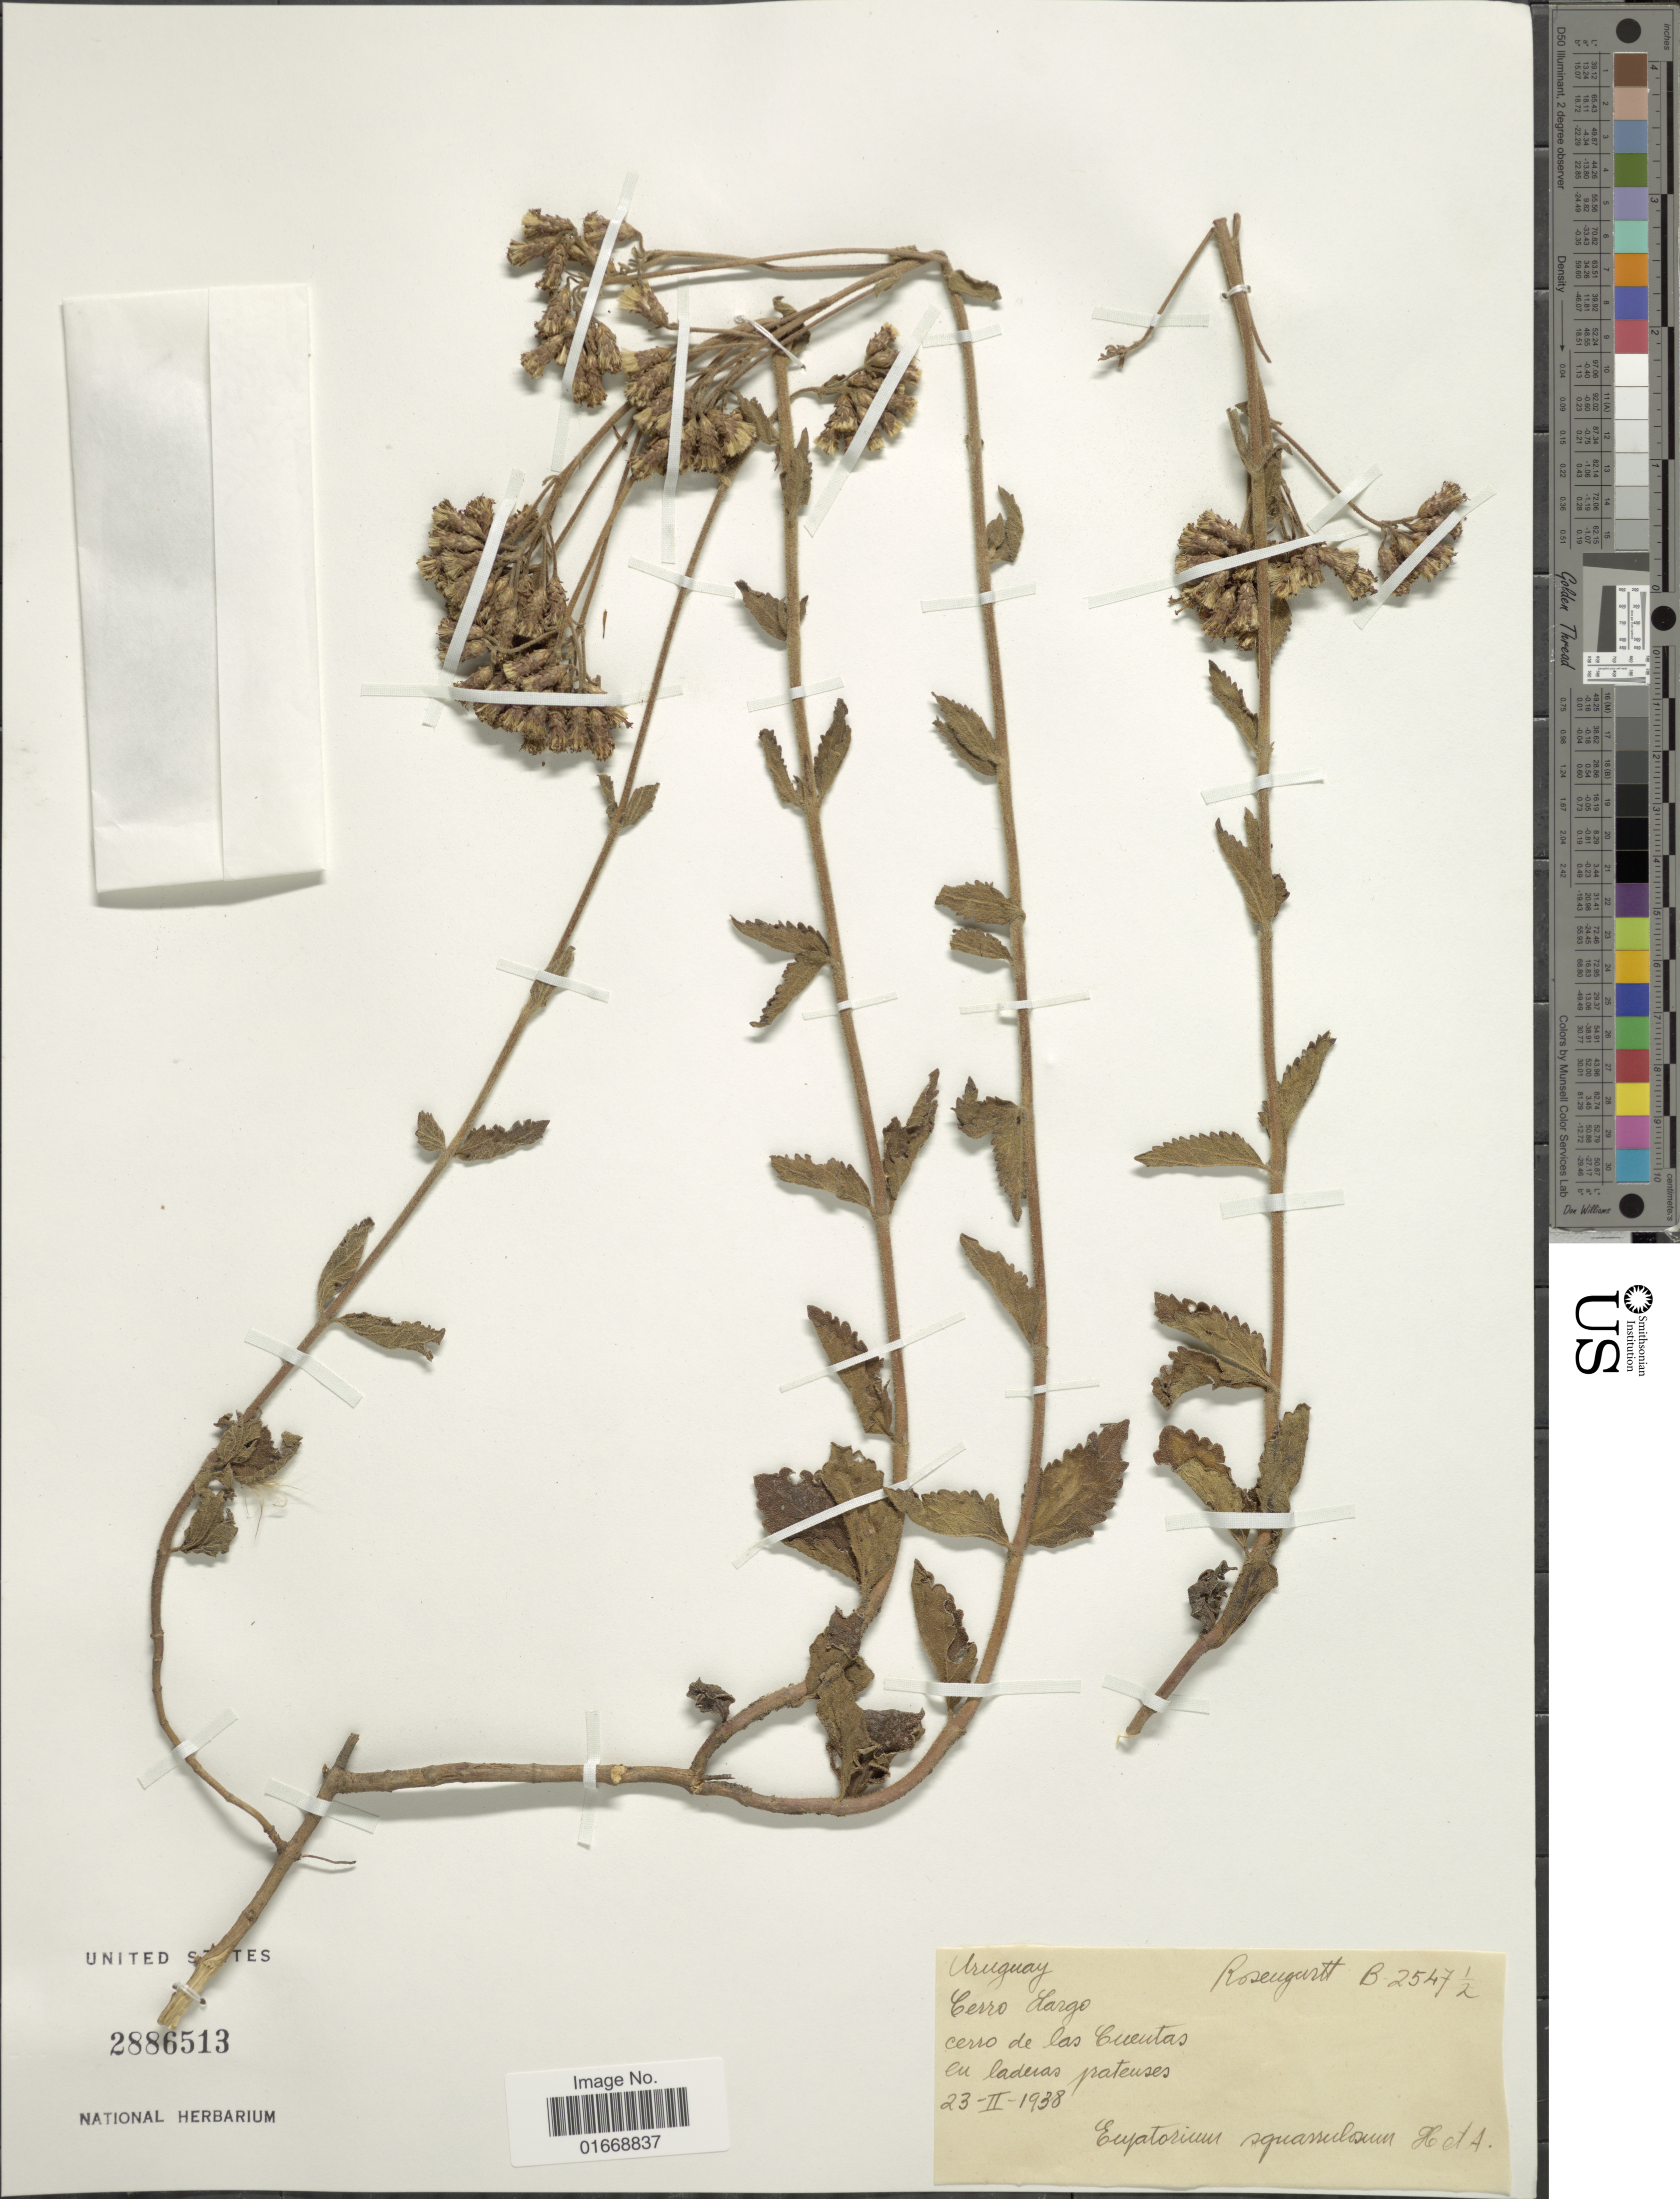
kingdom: Plantae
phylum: Tracheophyta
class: Magnoliopsida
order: Asterales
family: Asteraceae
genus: Chromolaena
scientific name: Chromolaena squarrulosa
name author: (Hook. & Arn.) R.M. King & H. Rob.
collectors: Rosengurtt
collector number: B-2547½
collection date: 1938-02-23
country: Uruguay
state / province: Cerro Largo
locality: Cerro de las Cuentas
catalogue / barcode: US 2886513